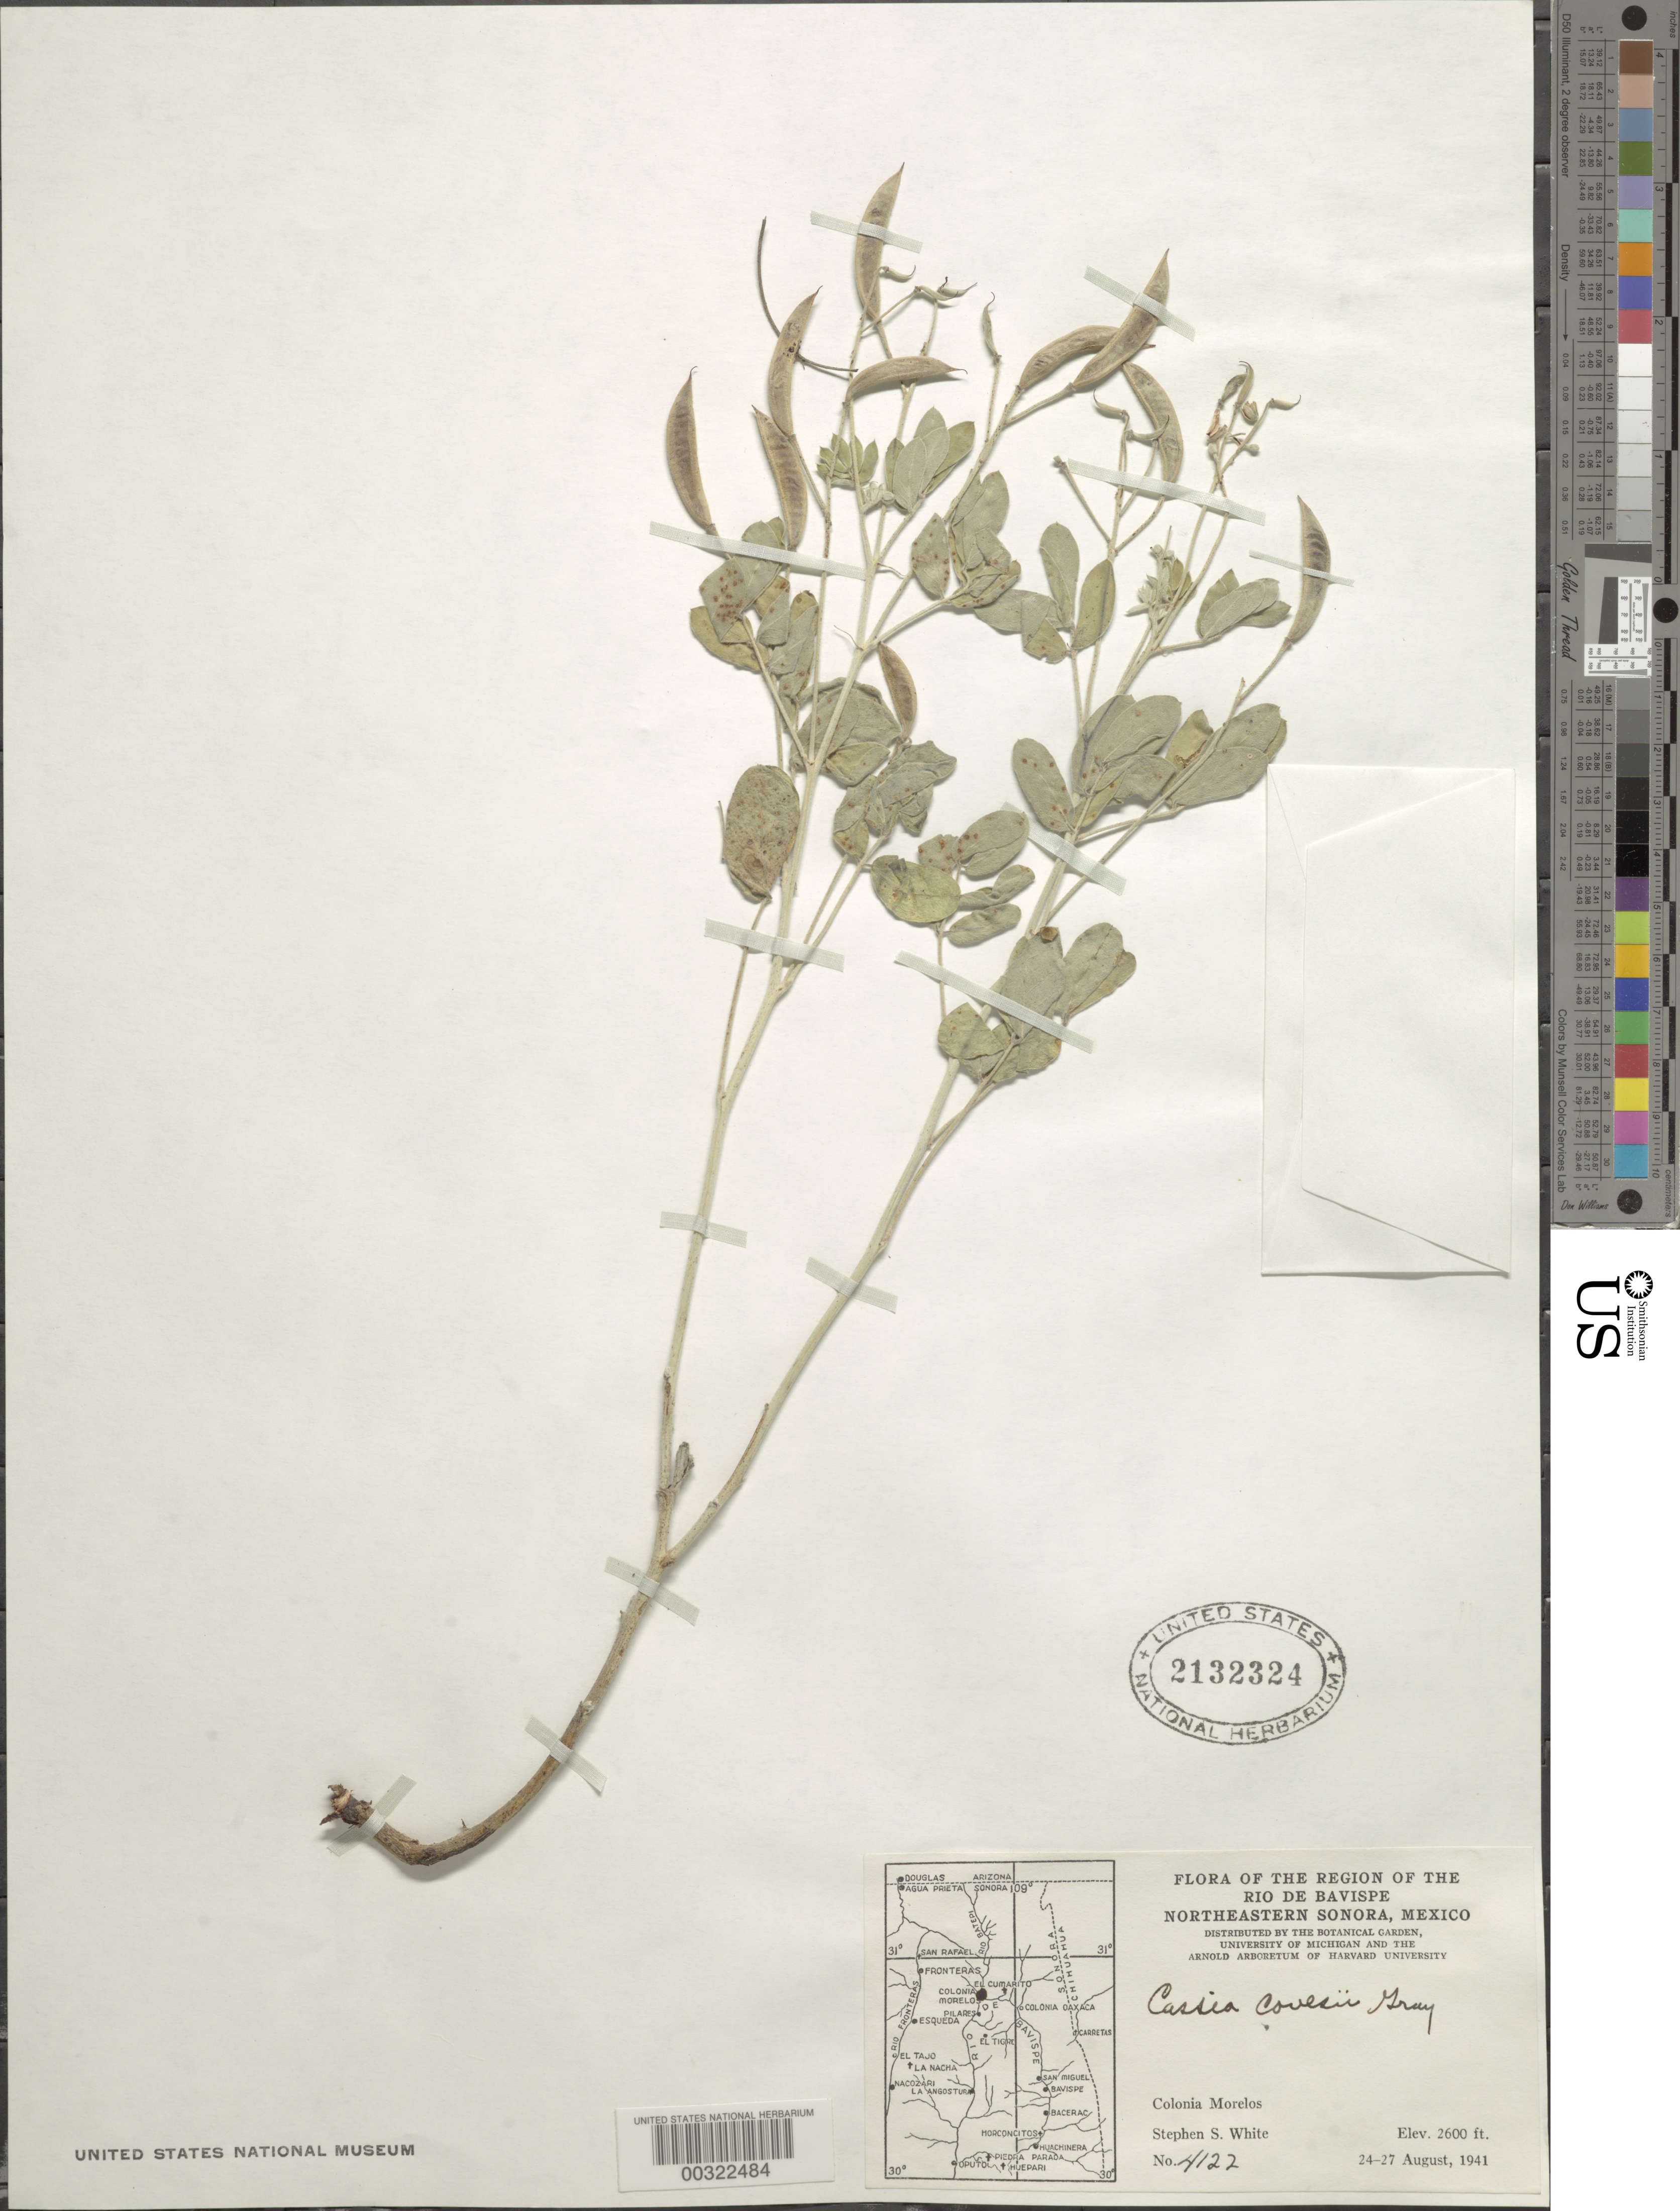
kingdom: Plantae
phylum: Tracheophyta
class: Magnoliopsida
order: Fabales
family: Fabaceae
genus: Senna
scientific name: Senna covesii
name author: (A. Gray) H.S. Irwin & Barneby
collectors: S. S. White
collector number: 4122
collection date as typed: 24 Aug 1941 to 27 Aug 1941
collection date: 1941-08-24/1941-08-27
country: Mexico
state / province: Sonora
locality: Colonia Morelos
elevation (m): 792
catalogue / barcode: US 2132324